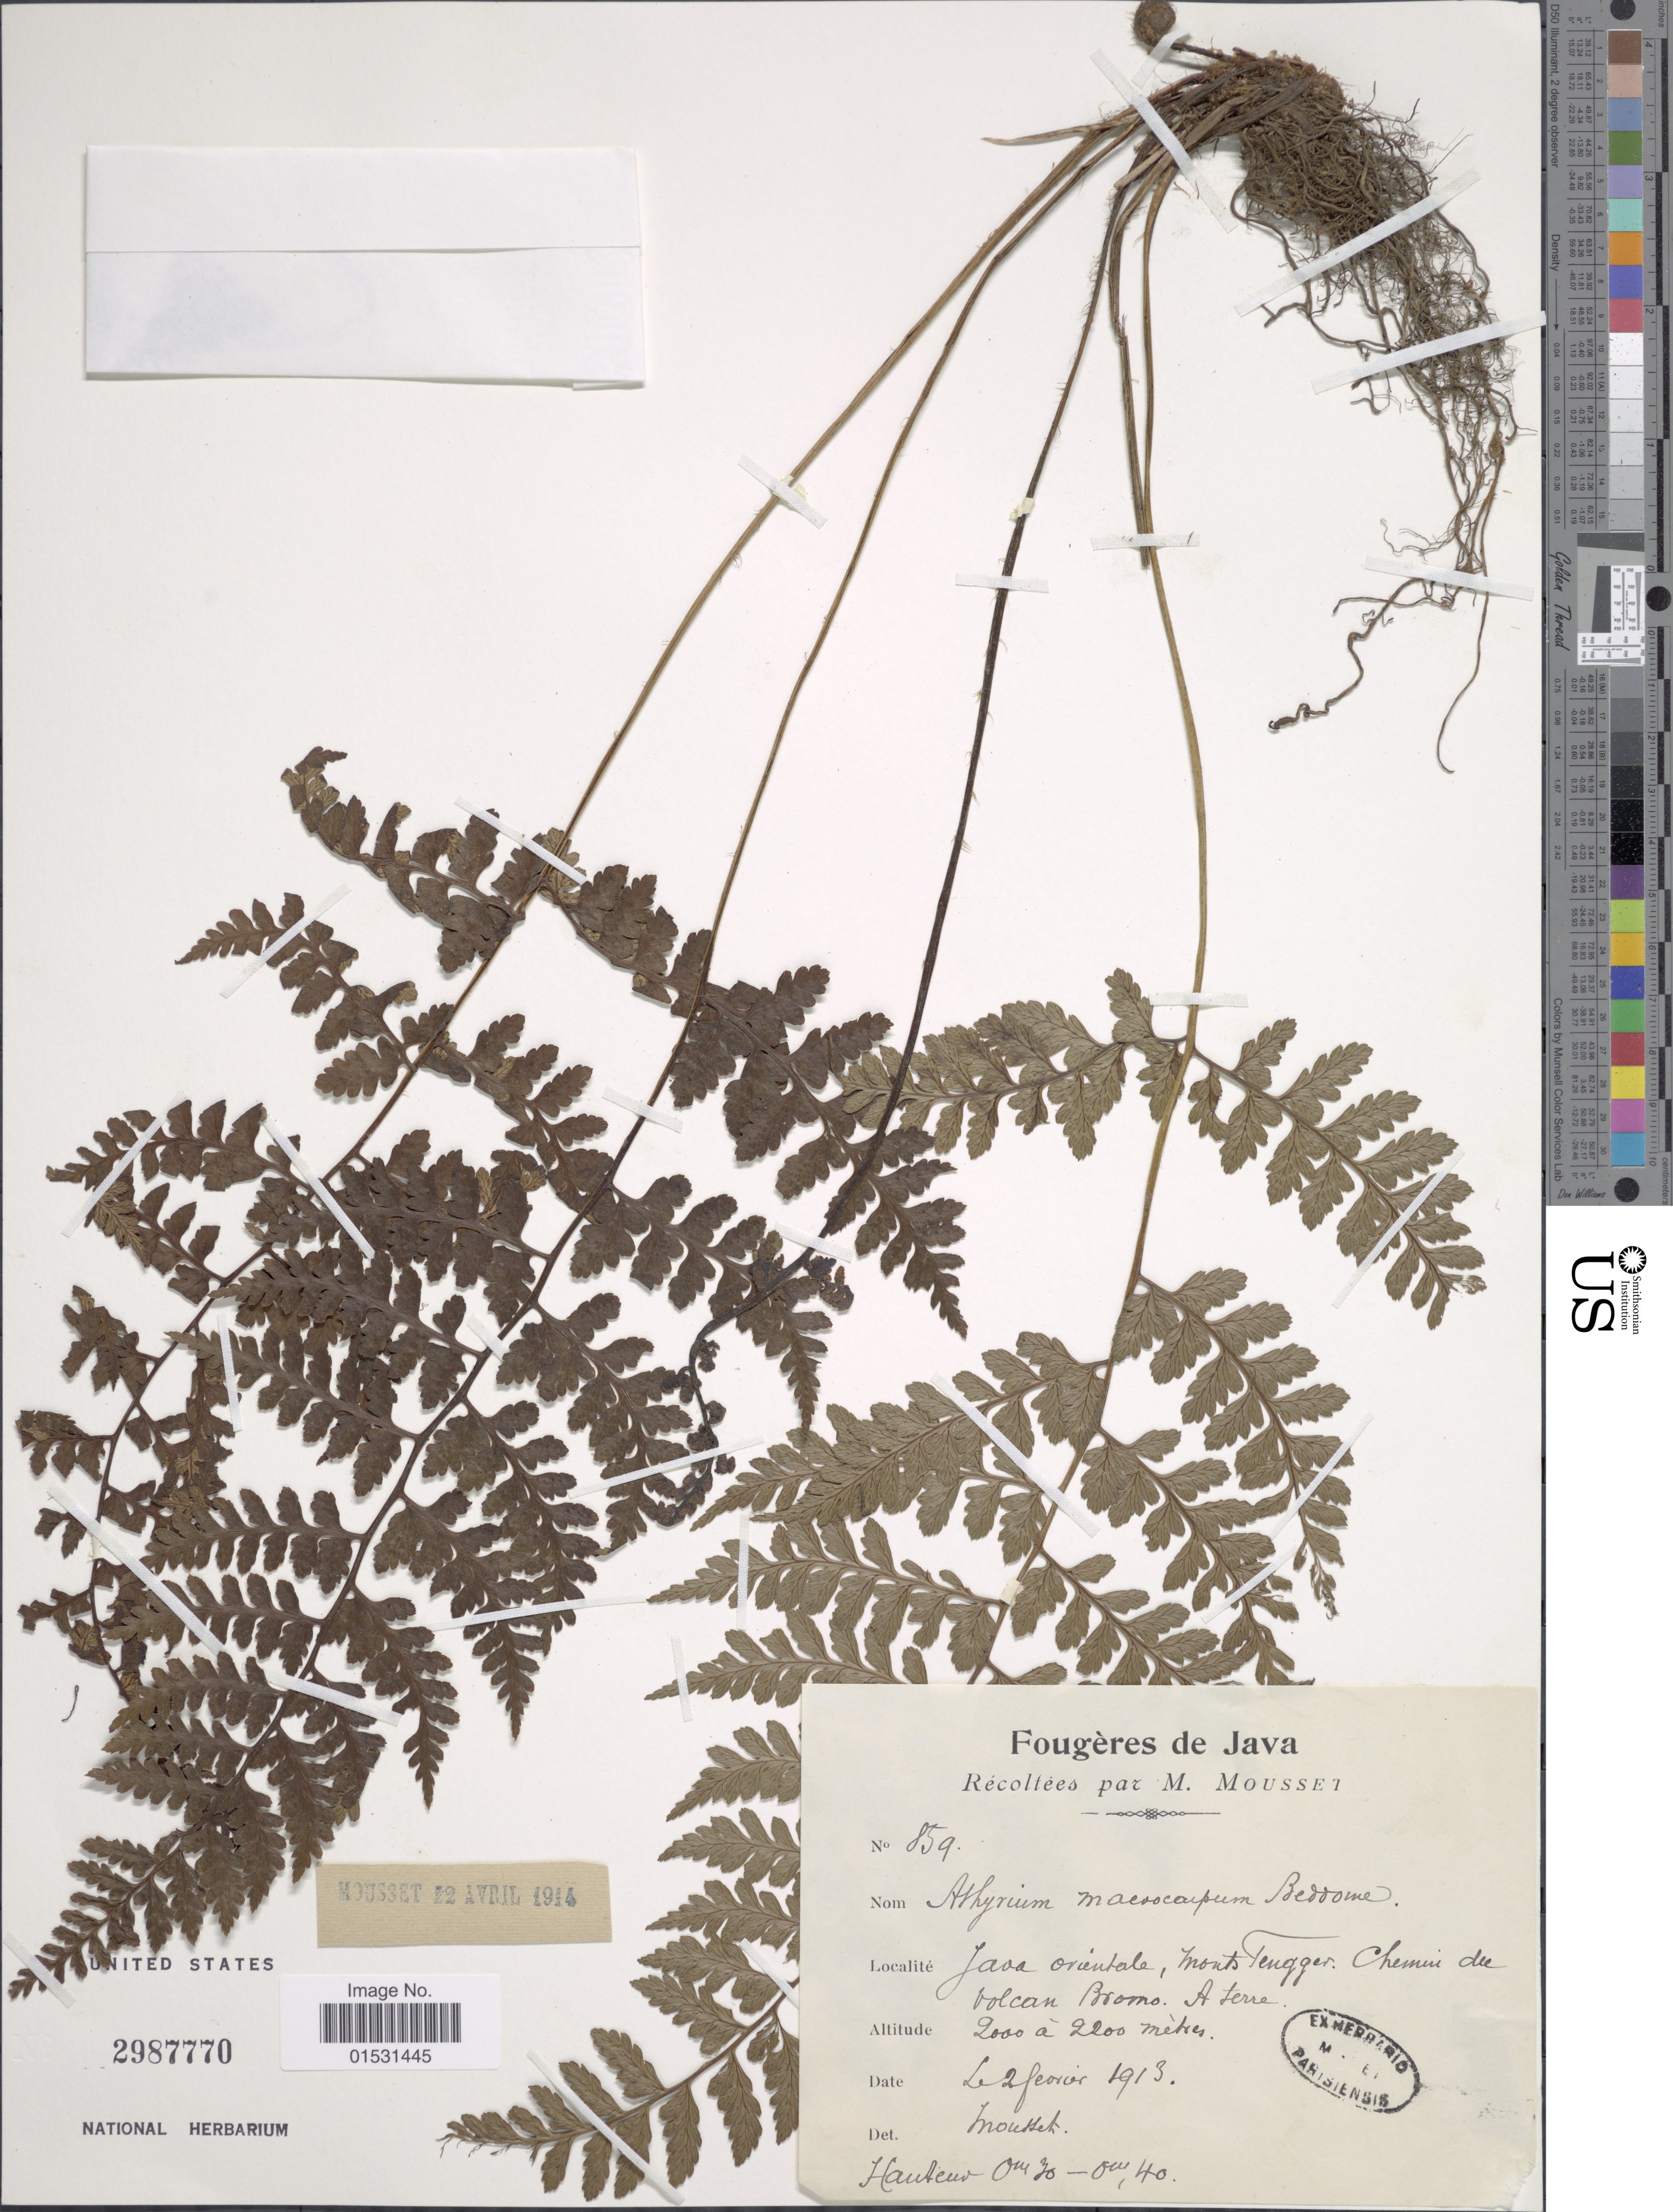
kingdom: Plantae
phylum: Tracheophyta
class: Polypodiopsida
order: Polypodiales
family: Athyriaceae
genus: Athyrium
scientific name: Athyrium macrocarpon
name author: Bedd.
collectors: Mousset, --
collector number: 859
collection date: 1913-02-02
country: Indonesia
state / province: Java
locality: Java orientale, Mont Tengger, Chemie du volcan Bromo. A terre.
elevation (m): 2000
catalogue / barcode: US 2987770